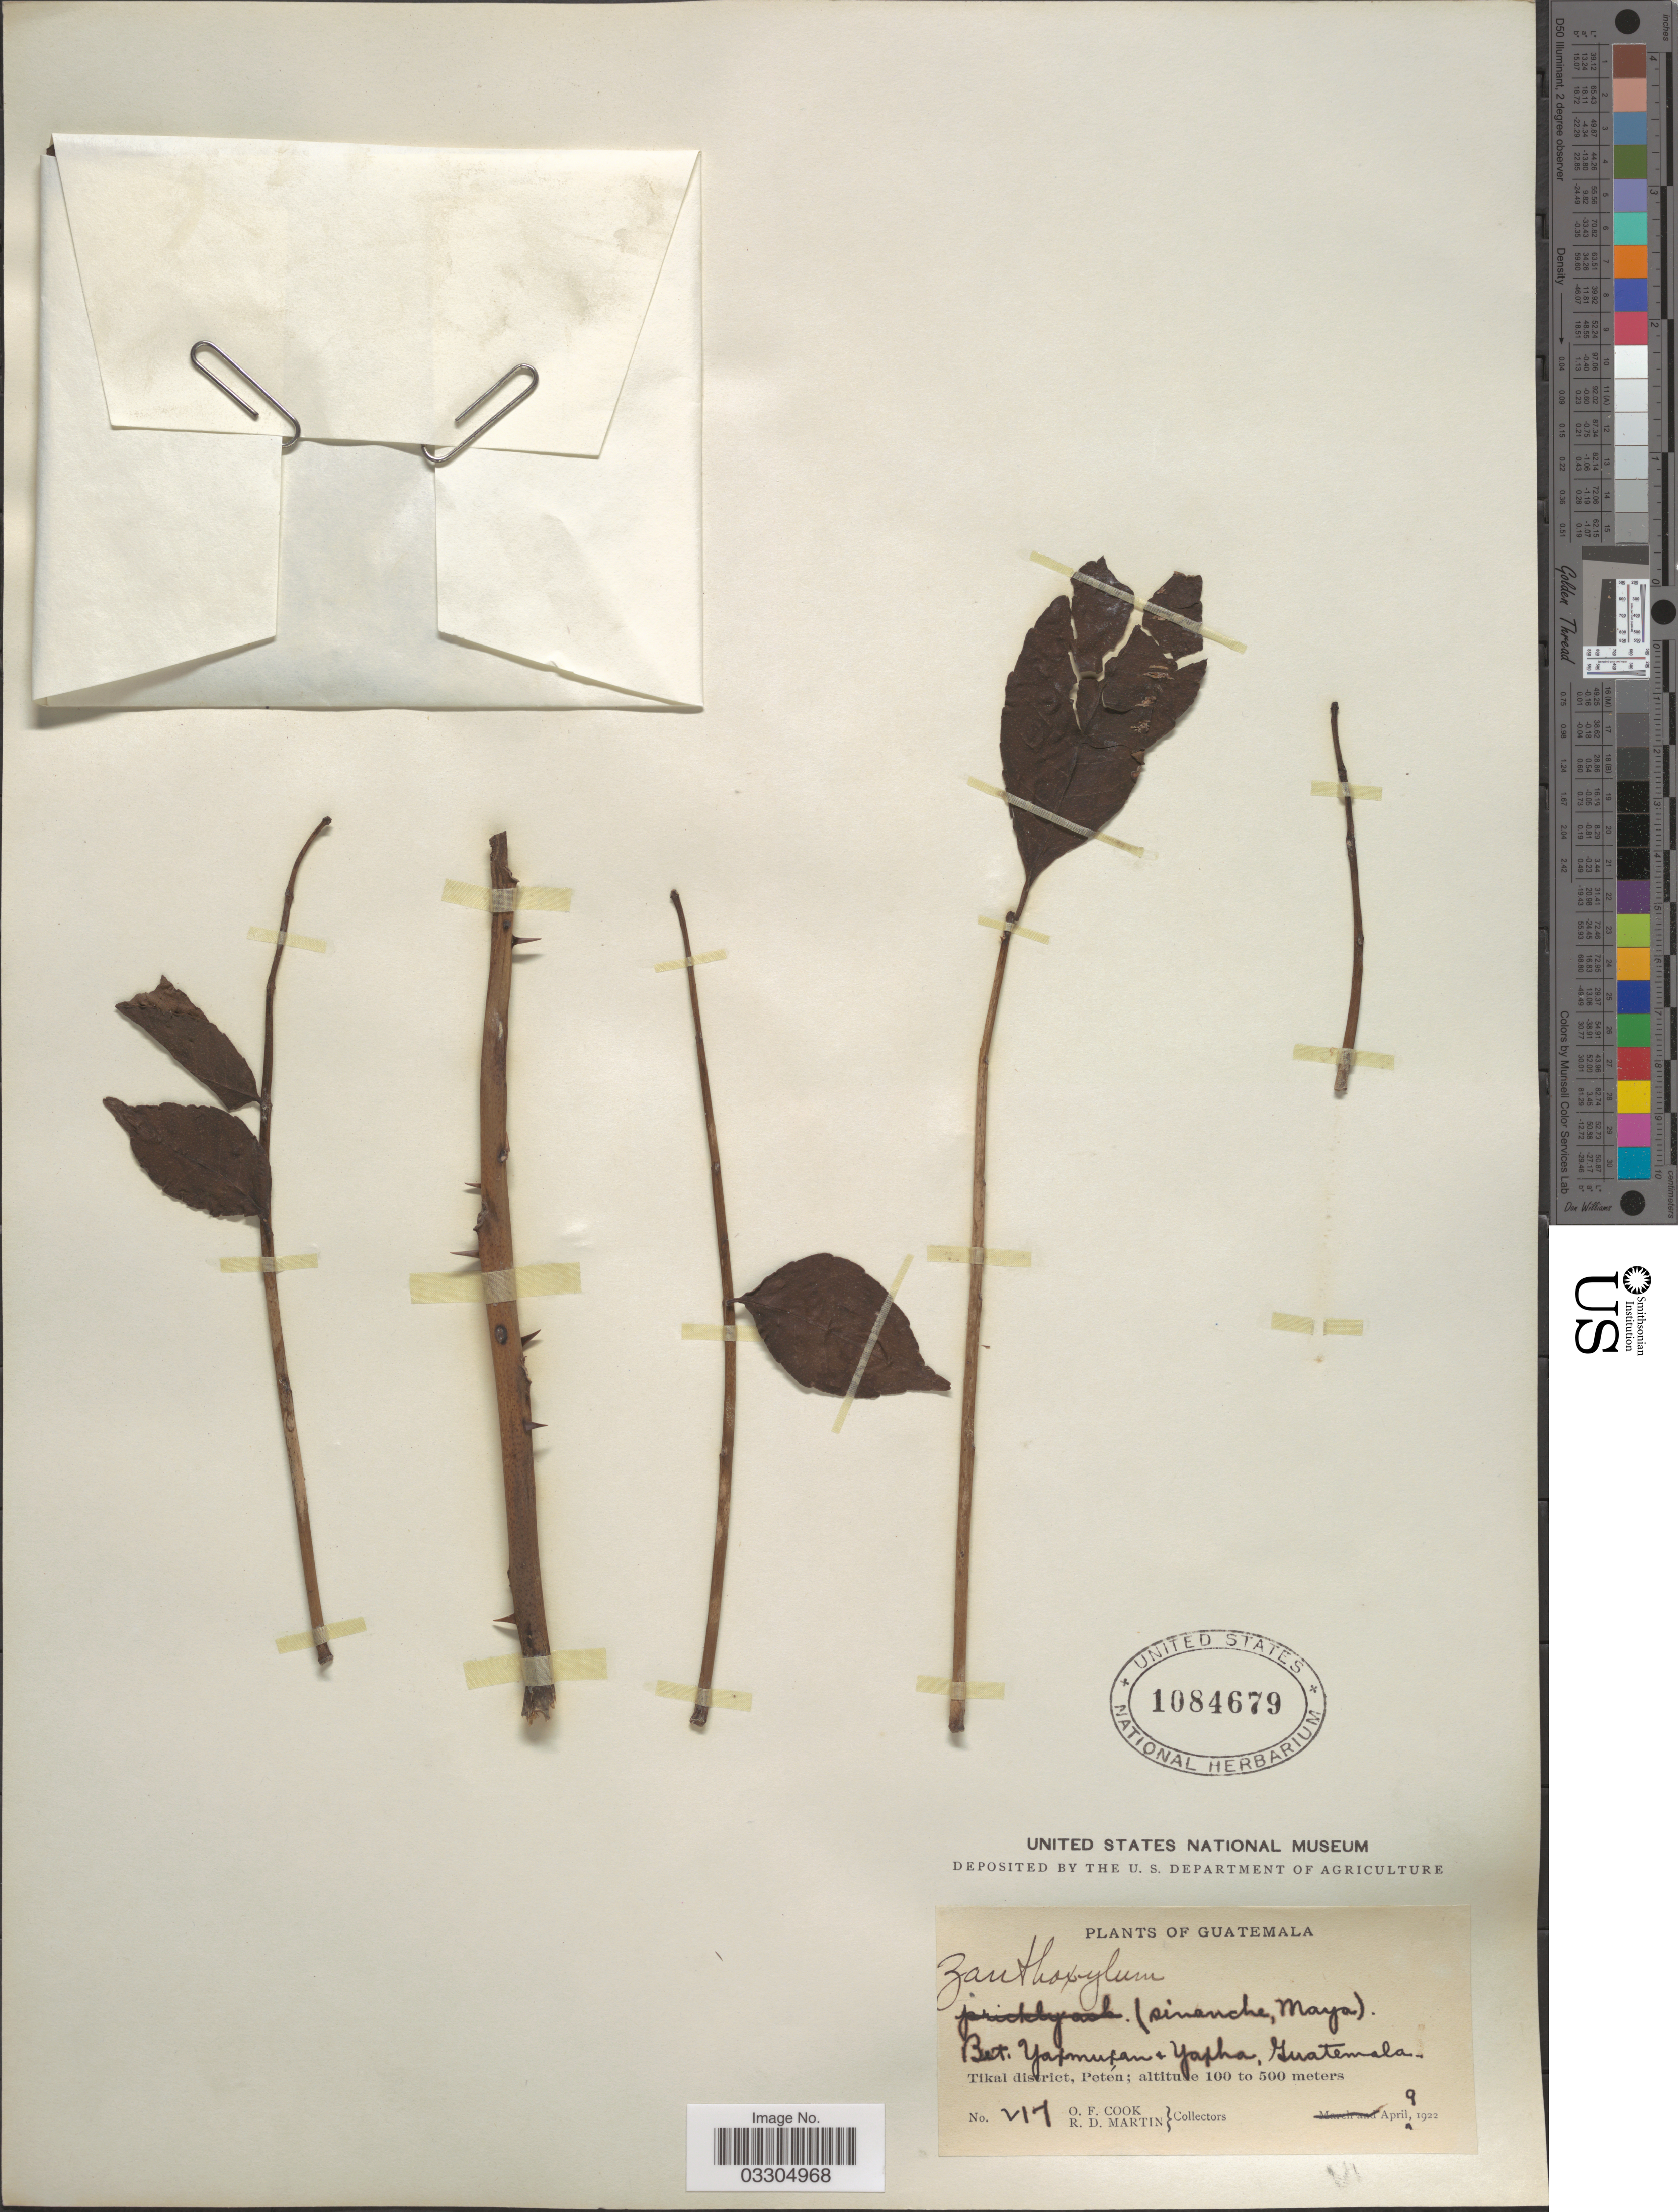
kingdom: Plantae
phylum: Tracheophyta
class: Magnoliopsida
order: Sapindales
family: Rutaceae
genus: Zanthoxylum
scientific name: Zanthoxylum caribaeum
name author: Lam.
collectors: O. F. Cook & R. D. Martin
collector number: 217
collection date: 1922-04-09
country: Guatemala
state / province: El Petén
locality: Bet. Yaxmuxan + Yaxha. Tikal district, Petén.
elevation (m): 100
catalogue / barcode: US 1084679